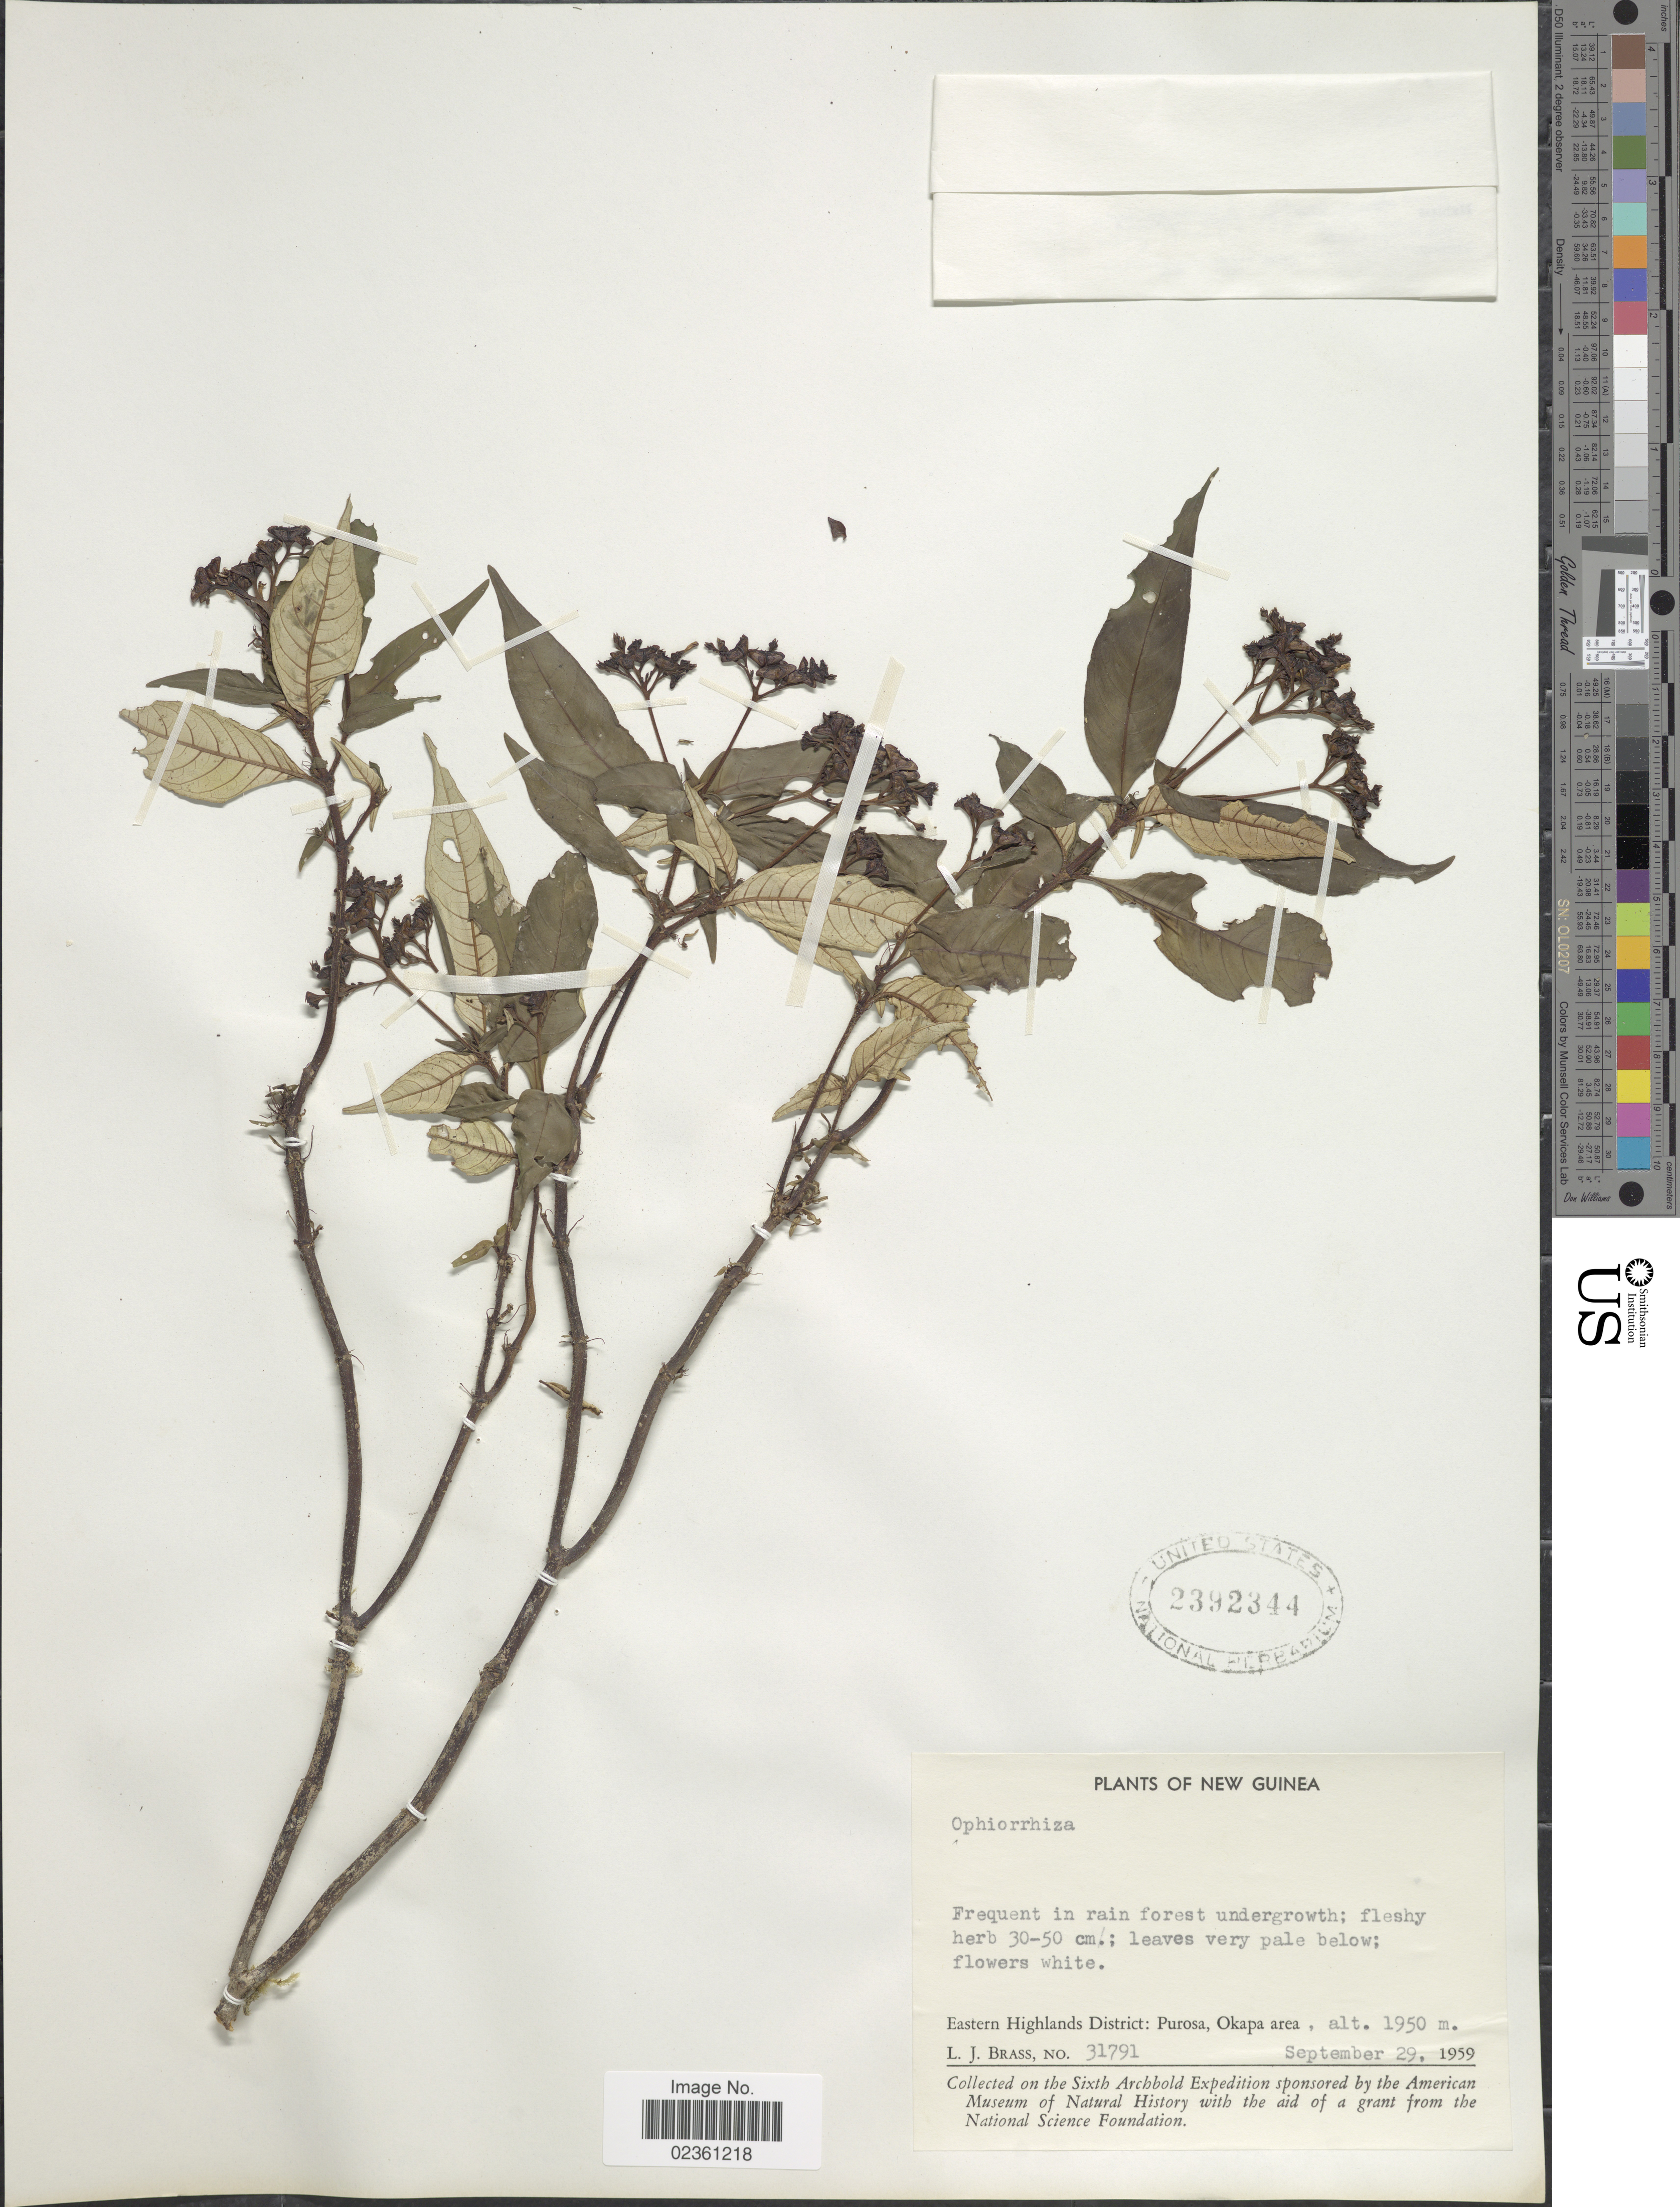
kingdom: Plantae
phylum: Tracheophyta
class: Magnoliopsida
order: Gentianales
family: Rubiaceae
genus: Ophiorrhiza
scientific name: Ophiorrhiza sp.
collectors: L. J. Brass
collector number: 31791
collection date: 1959-09-29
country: Papua New Guinea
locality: New Guinea, Frequent in rain forest undergroth, Eastern Highlands District: Purosa, Okapa area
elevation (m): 1950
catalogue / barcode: US 2392344